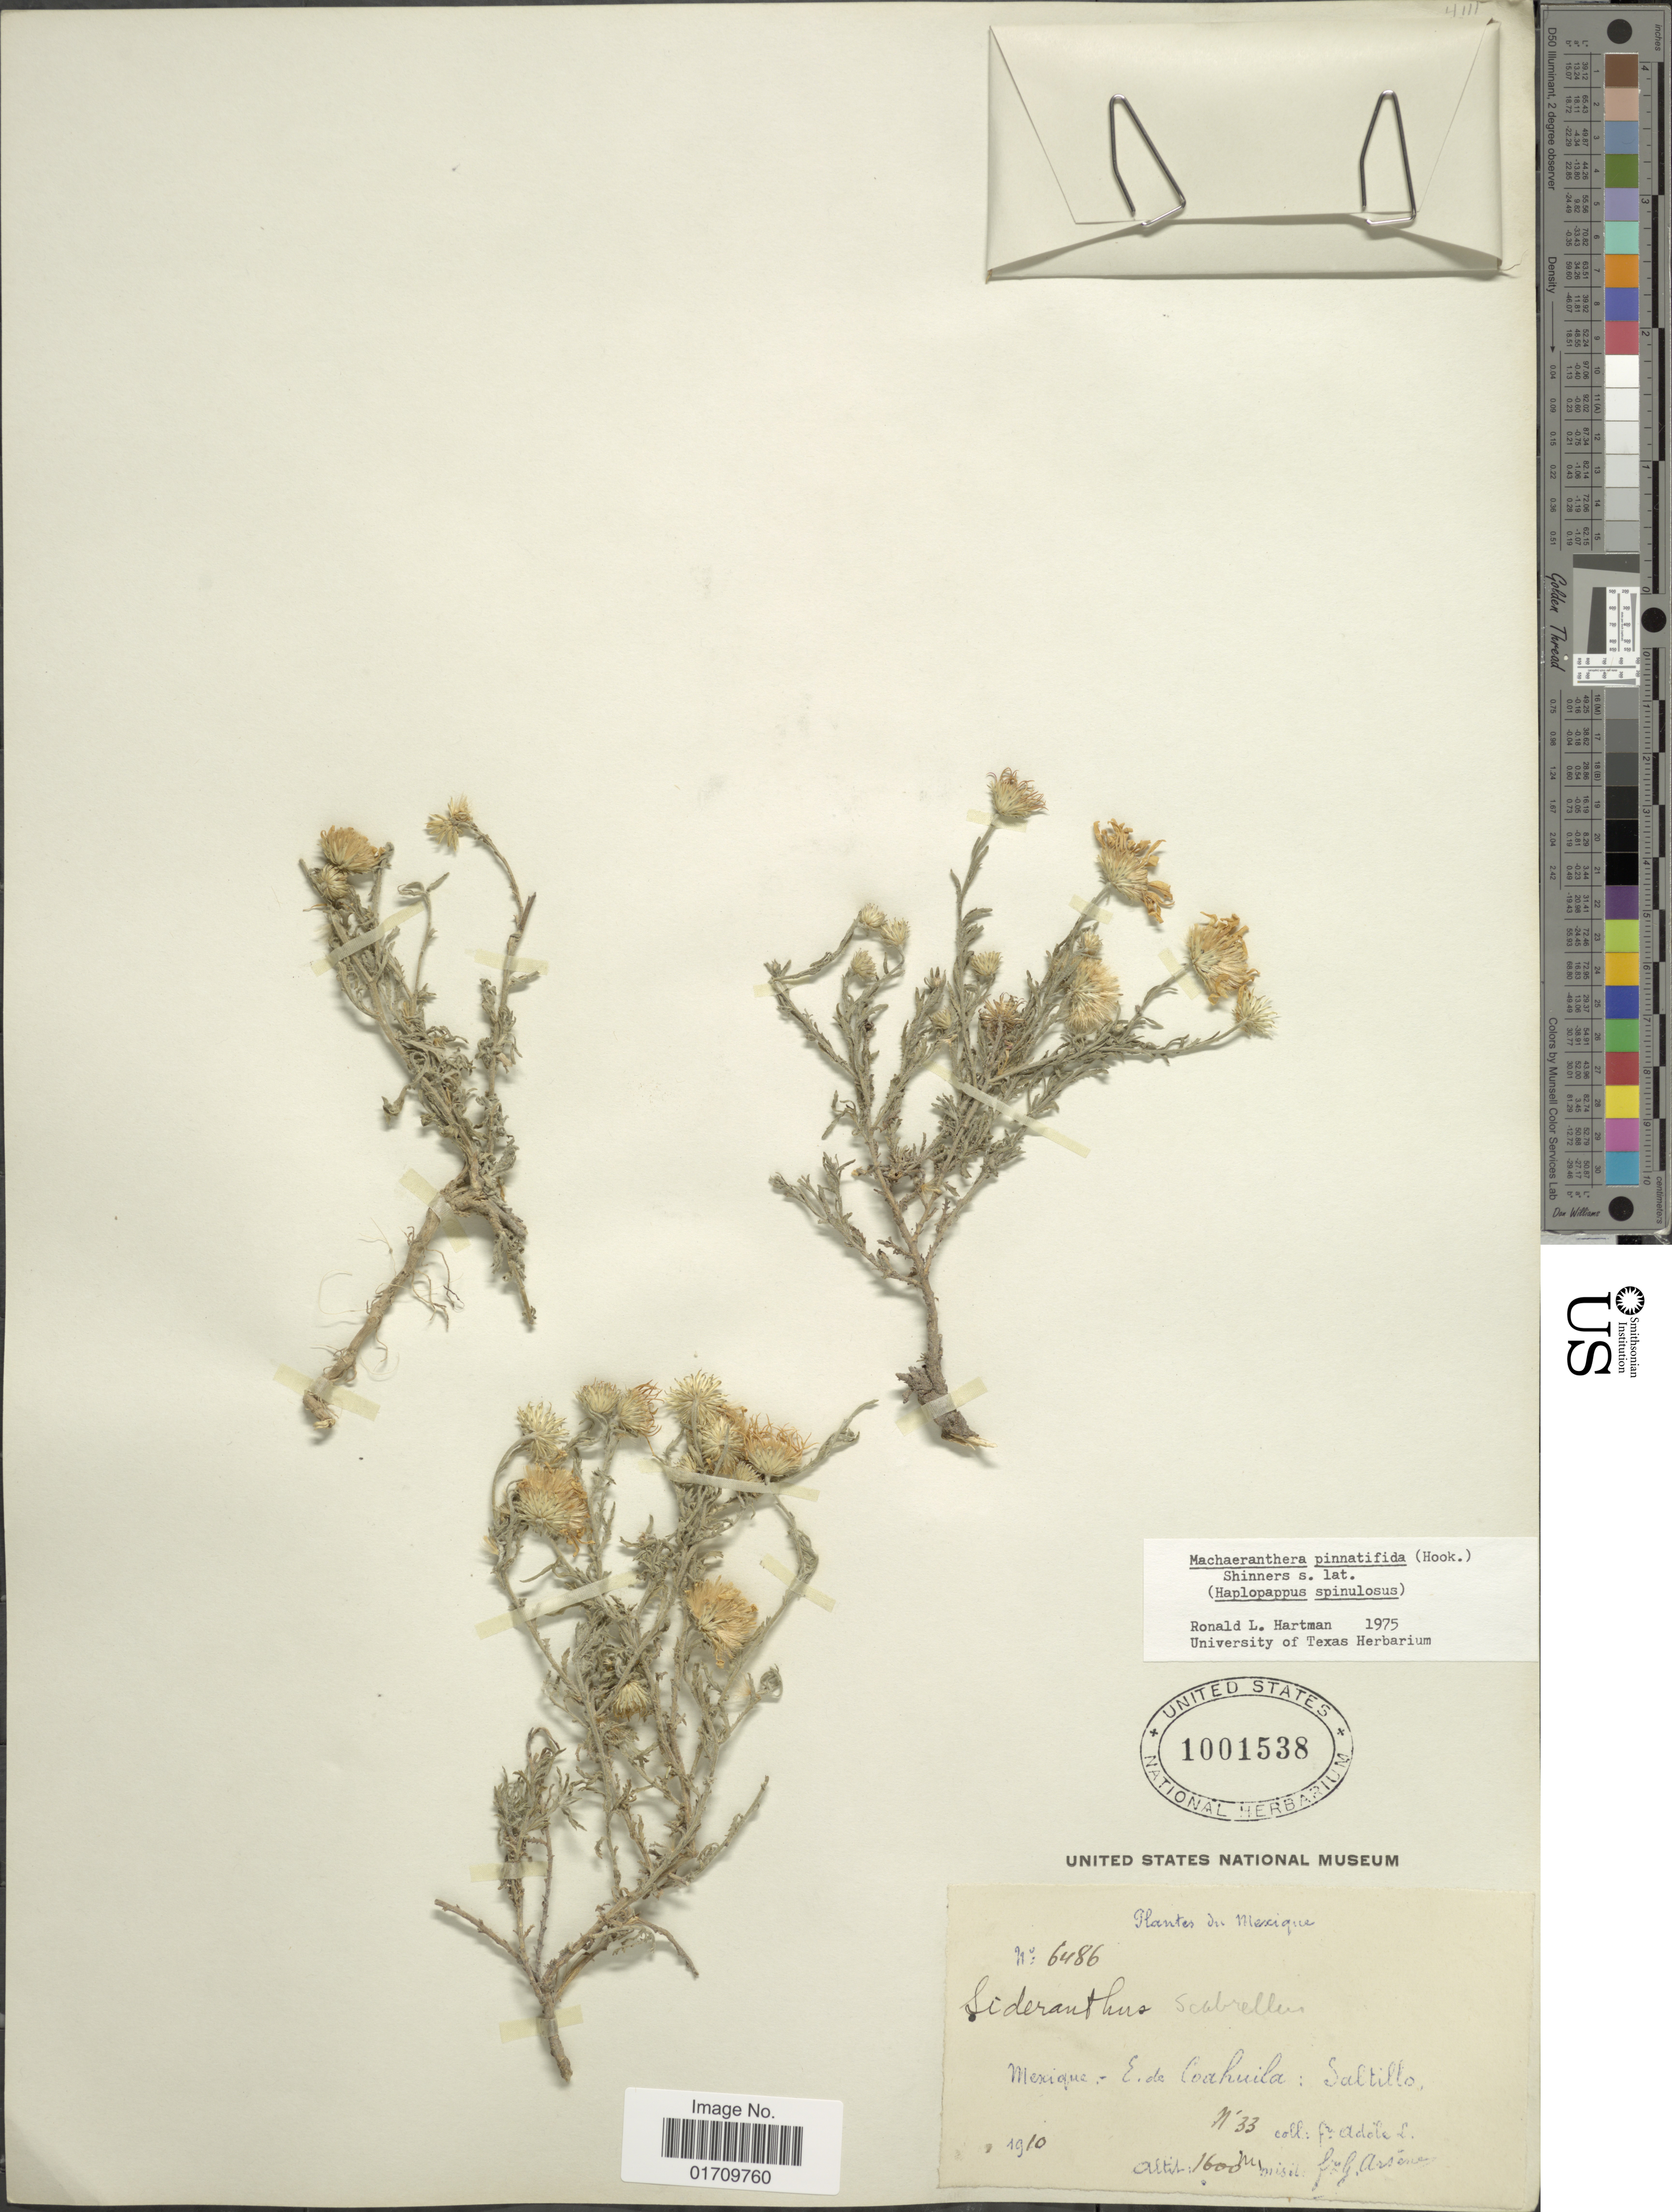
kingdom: Plantae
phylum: Tracheophyta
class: Magnoliopsida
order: Asterales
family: Asteraceae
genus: Machaeranthera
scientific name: Machaeranthera pinnatifida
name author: (Hook.) Shinners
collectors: Bro. Adole & Bro. G. Arsène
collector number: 33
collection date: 1910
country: Mexico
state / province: Coahuila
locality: Mexiaque, E. de Coahuila, Saltillo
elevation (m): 1600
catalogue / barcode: US 1001538